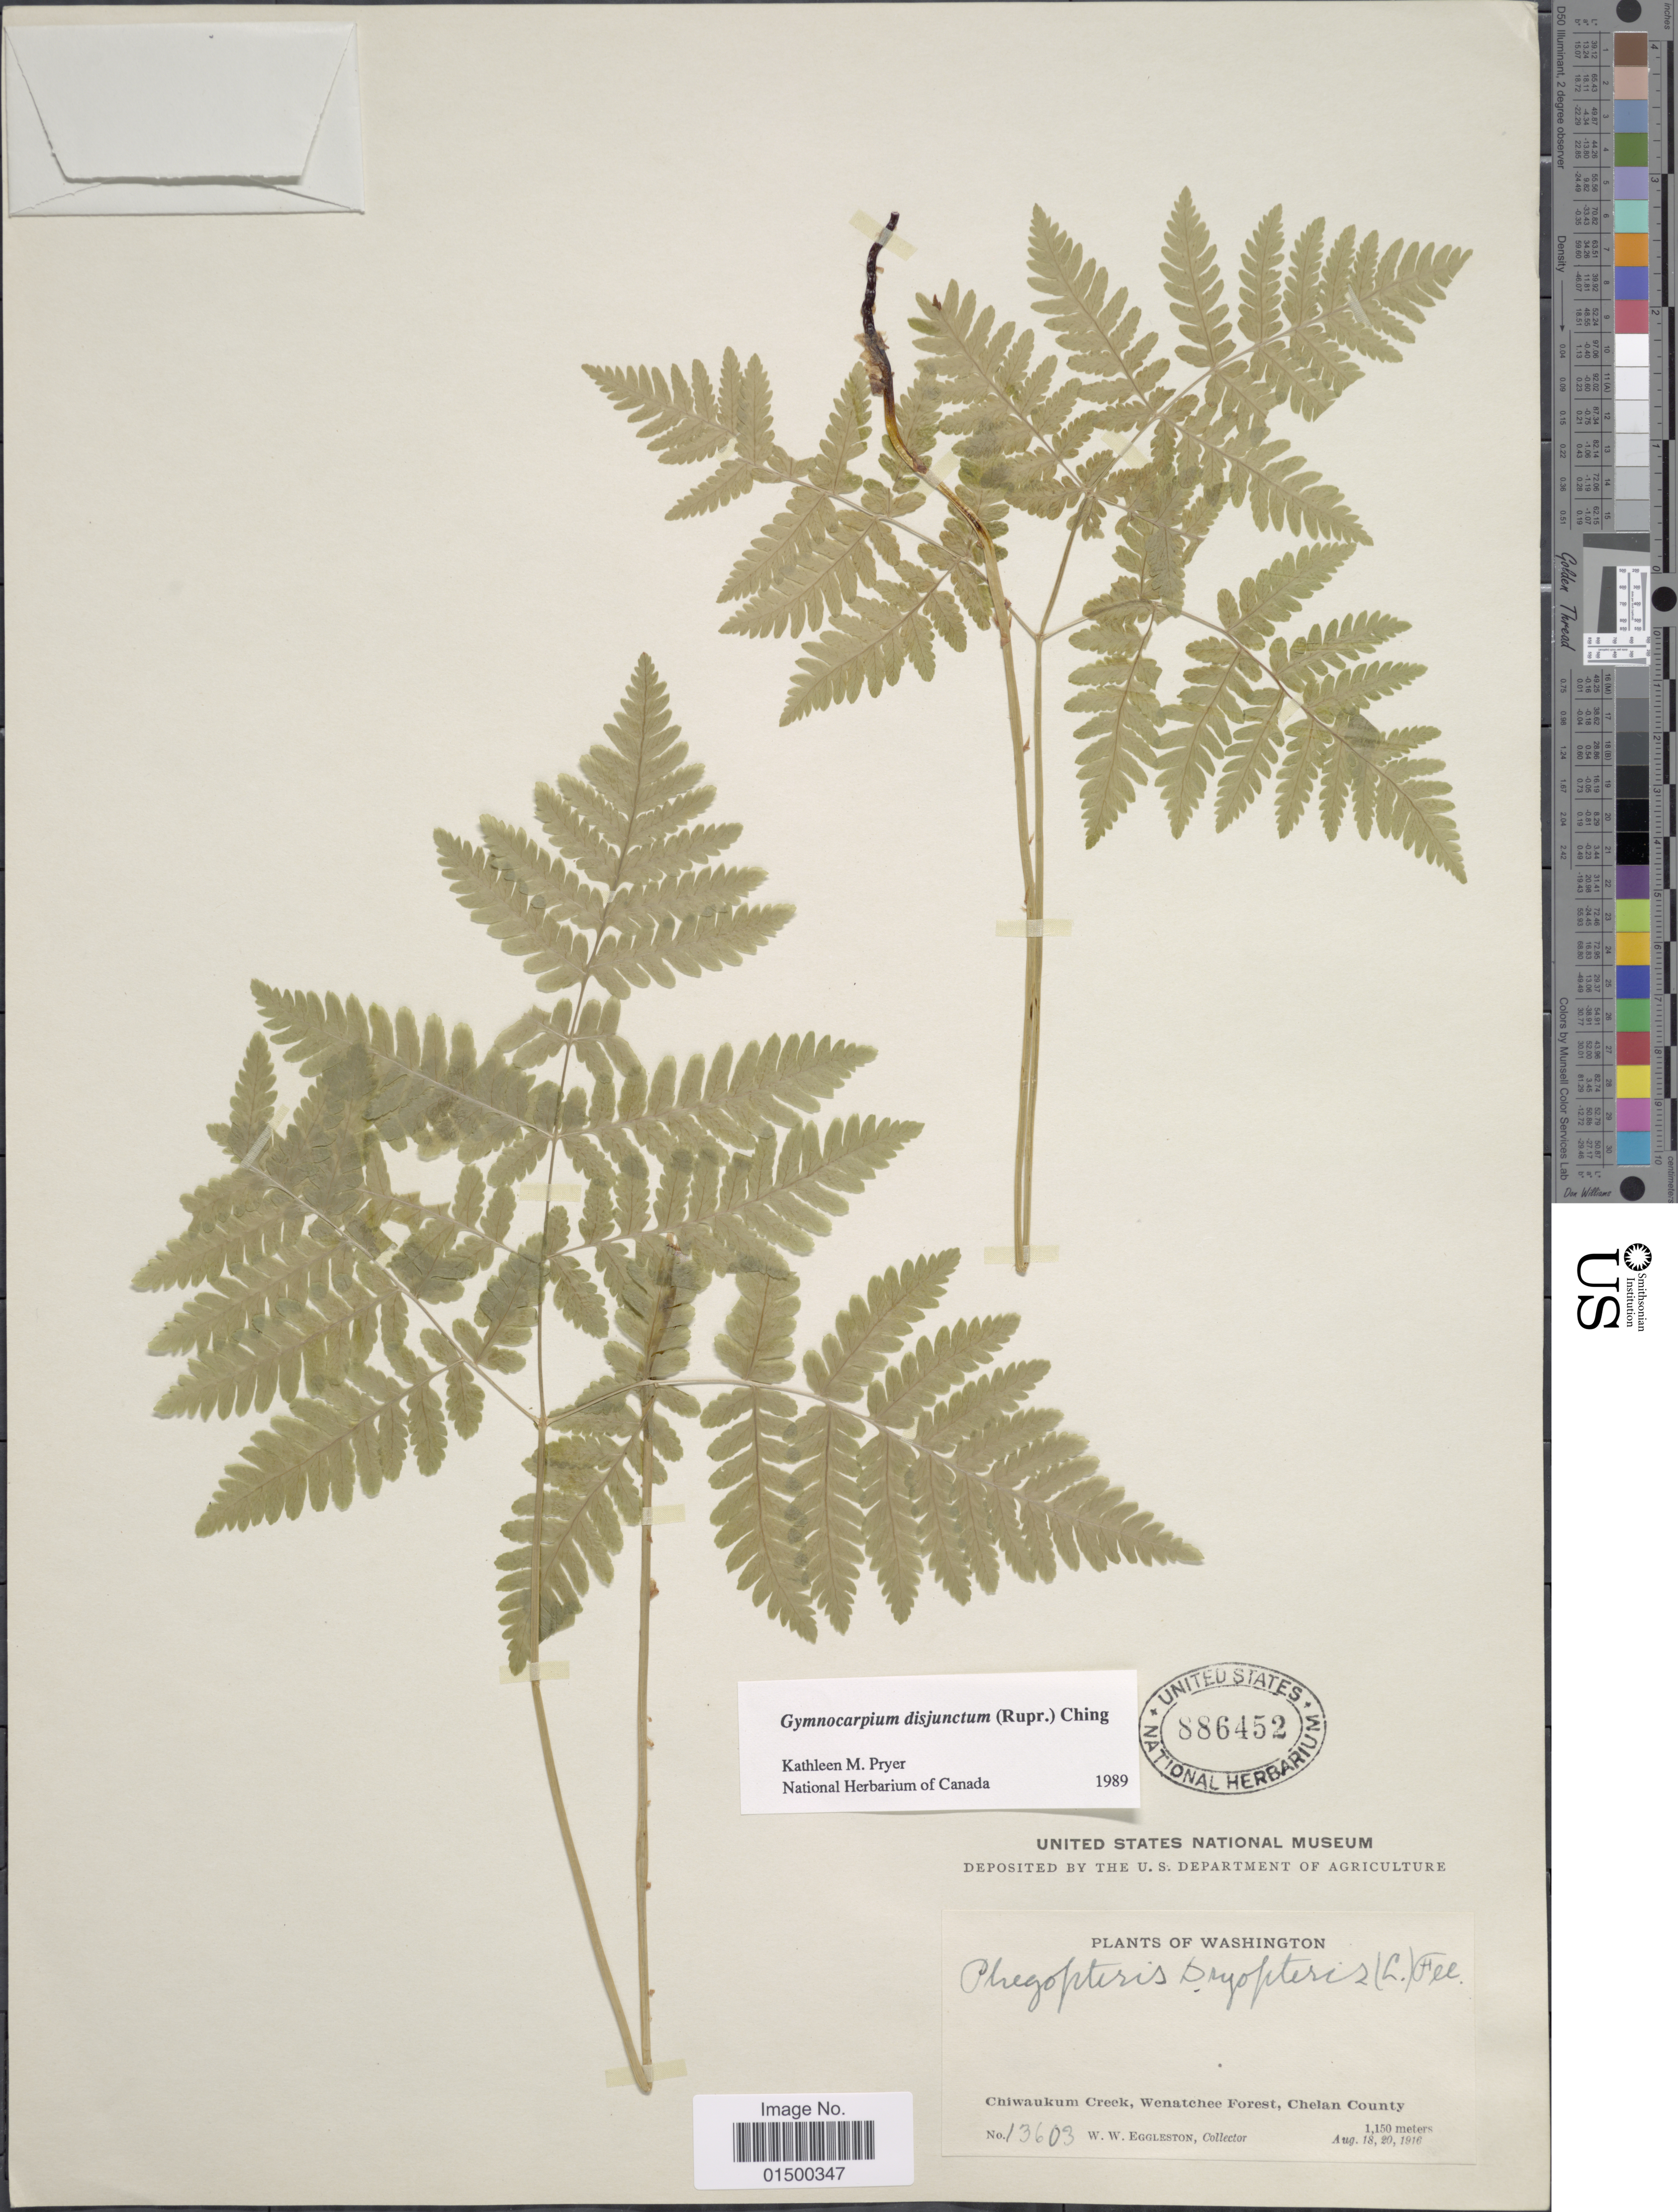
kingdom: Plantae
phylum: Tracheophyta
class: Polypodiopsida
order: Polypodiales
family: Cystopteridaceae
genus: Gymnocarpium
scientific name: Gymnocarpium disjunctum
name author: (Rupr.) Ching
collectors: W. W. Eggleston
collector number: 13603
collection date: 1916-08-18/1916-08-20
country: United States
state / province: Washington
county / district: Chelan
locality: Chiwaukum Creek, Wenatchee Forest, Chelan County.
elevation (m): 1150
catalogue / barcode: US 886452